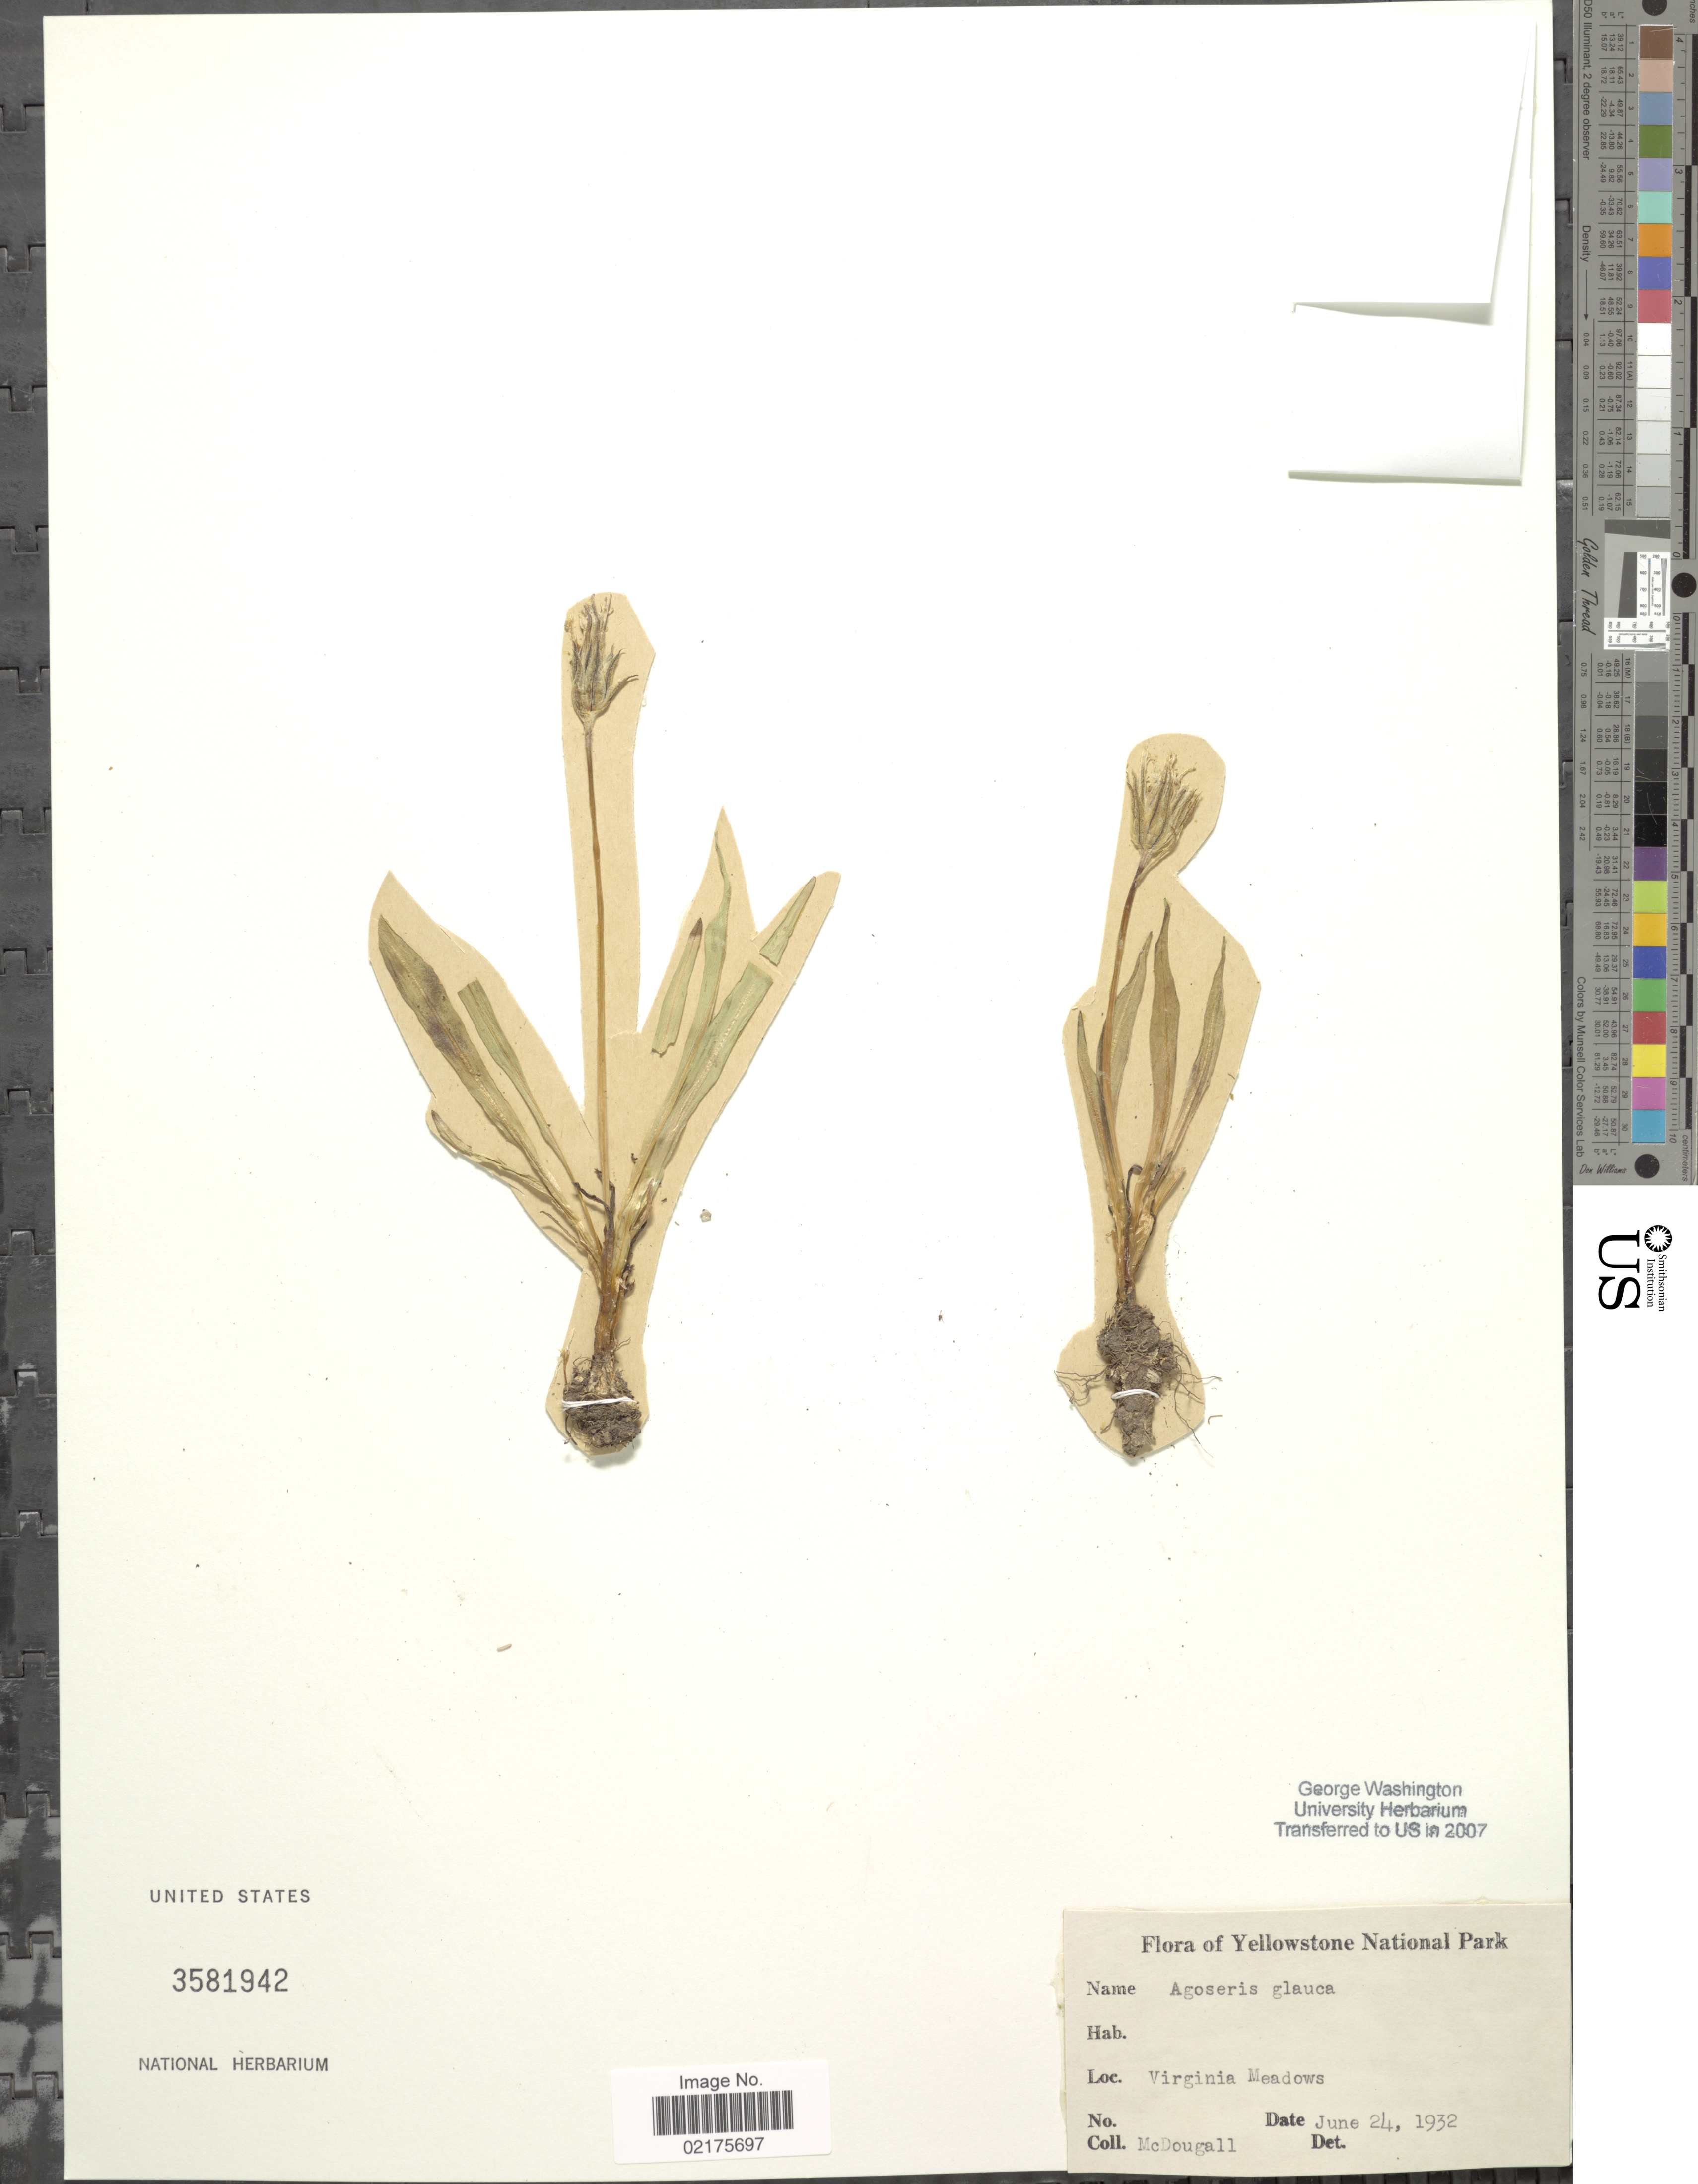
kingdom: Plantae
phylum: Tracheophyta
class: Magnoliopsida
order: Asterales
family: Asteraceae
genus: Agoseris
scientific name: Agoseris glauca var. glauca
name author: (Pursh) Raf.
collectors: McDougall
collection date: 1932-06-24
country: United States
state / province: Wyoming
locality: Yellowstone National Park, Virginia Meadow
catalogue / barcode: US 3581942